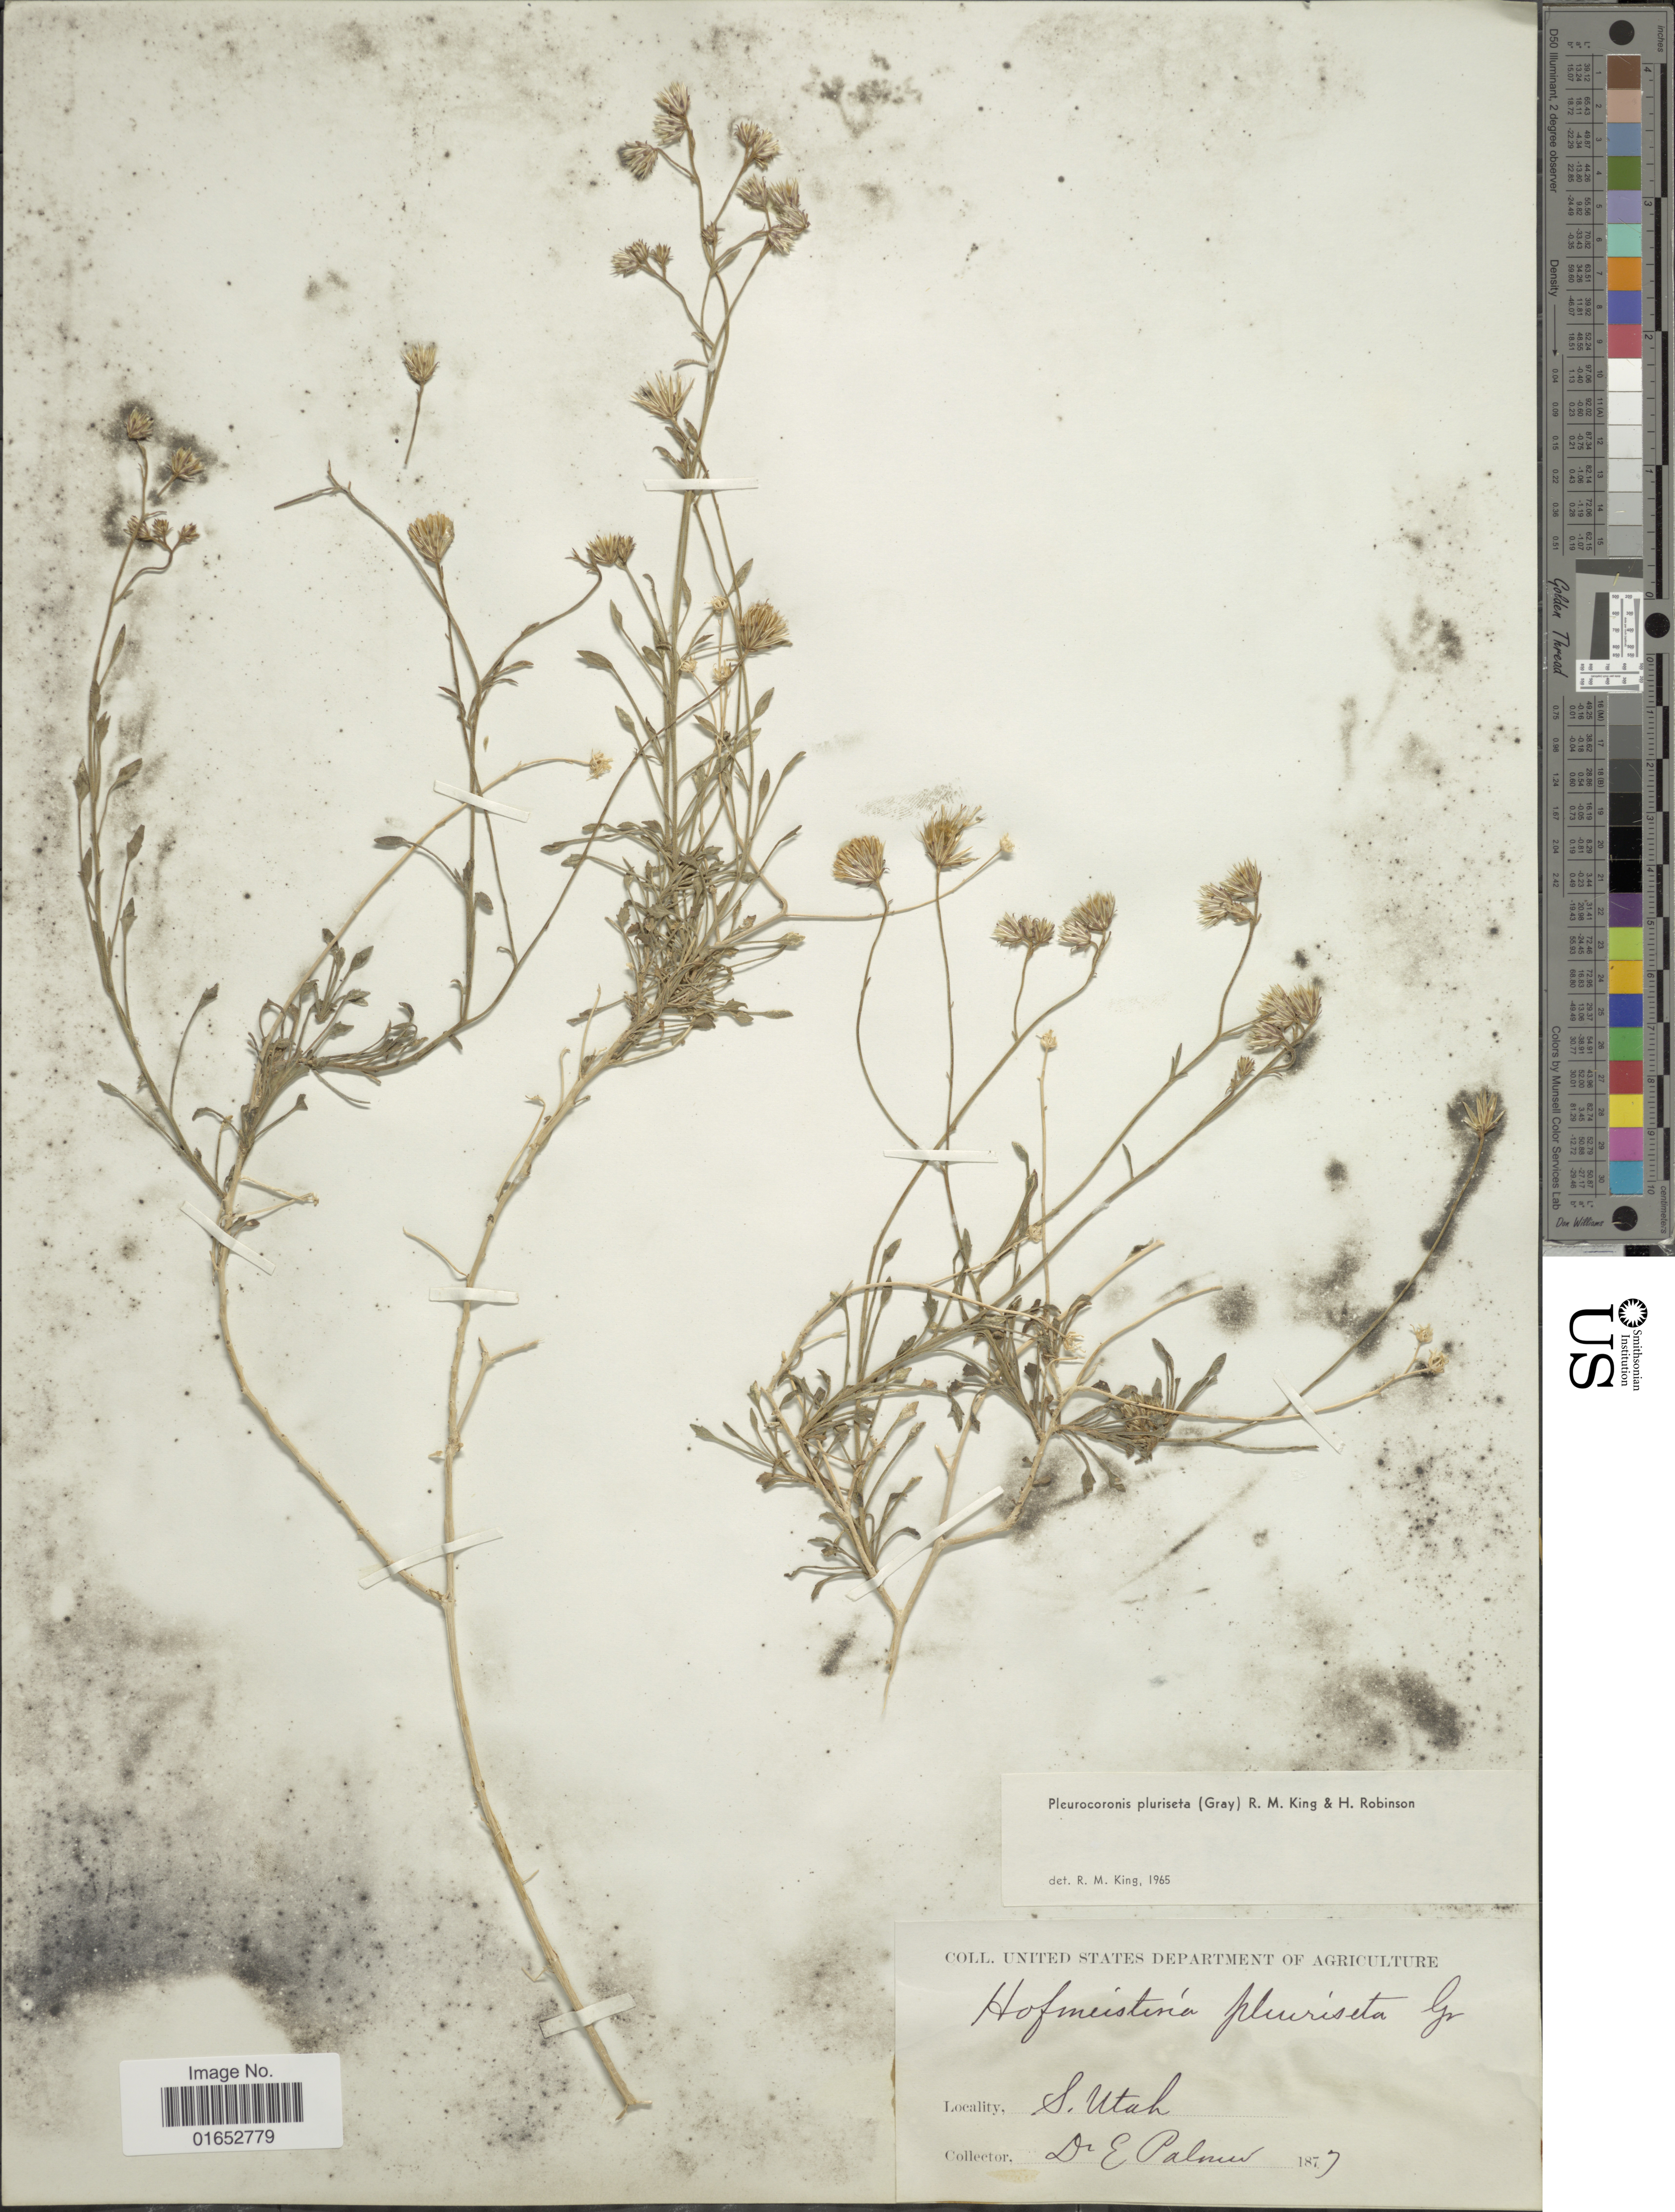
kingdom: Plantae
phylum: Tracheophyta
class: Magnoliopsida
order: Asterales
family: Asteraceae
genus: Pleurocoronis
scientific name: Pleurocoronis pluriseta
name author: (A. Gray) R.M. King & H. Rob.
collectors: E. Palmer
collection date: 1877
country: United States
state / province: Utah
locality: S. Utah